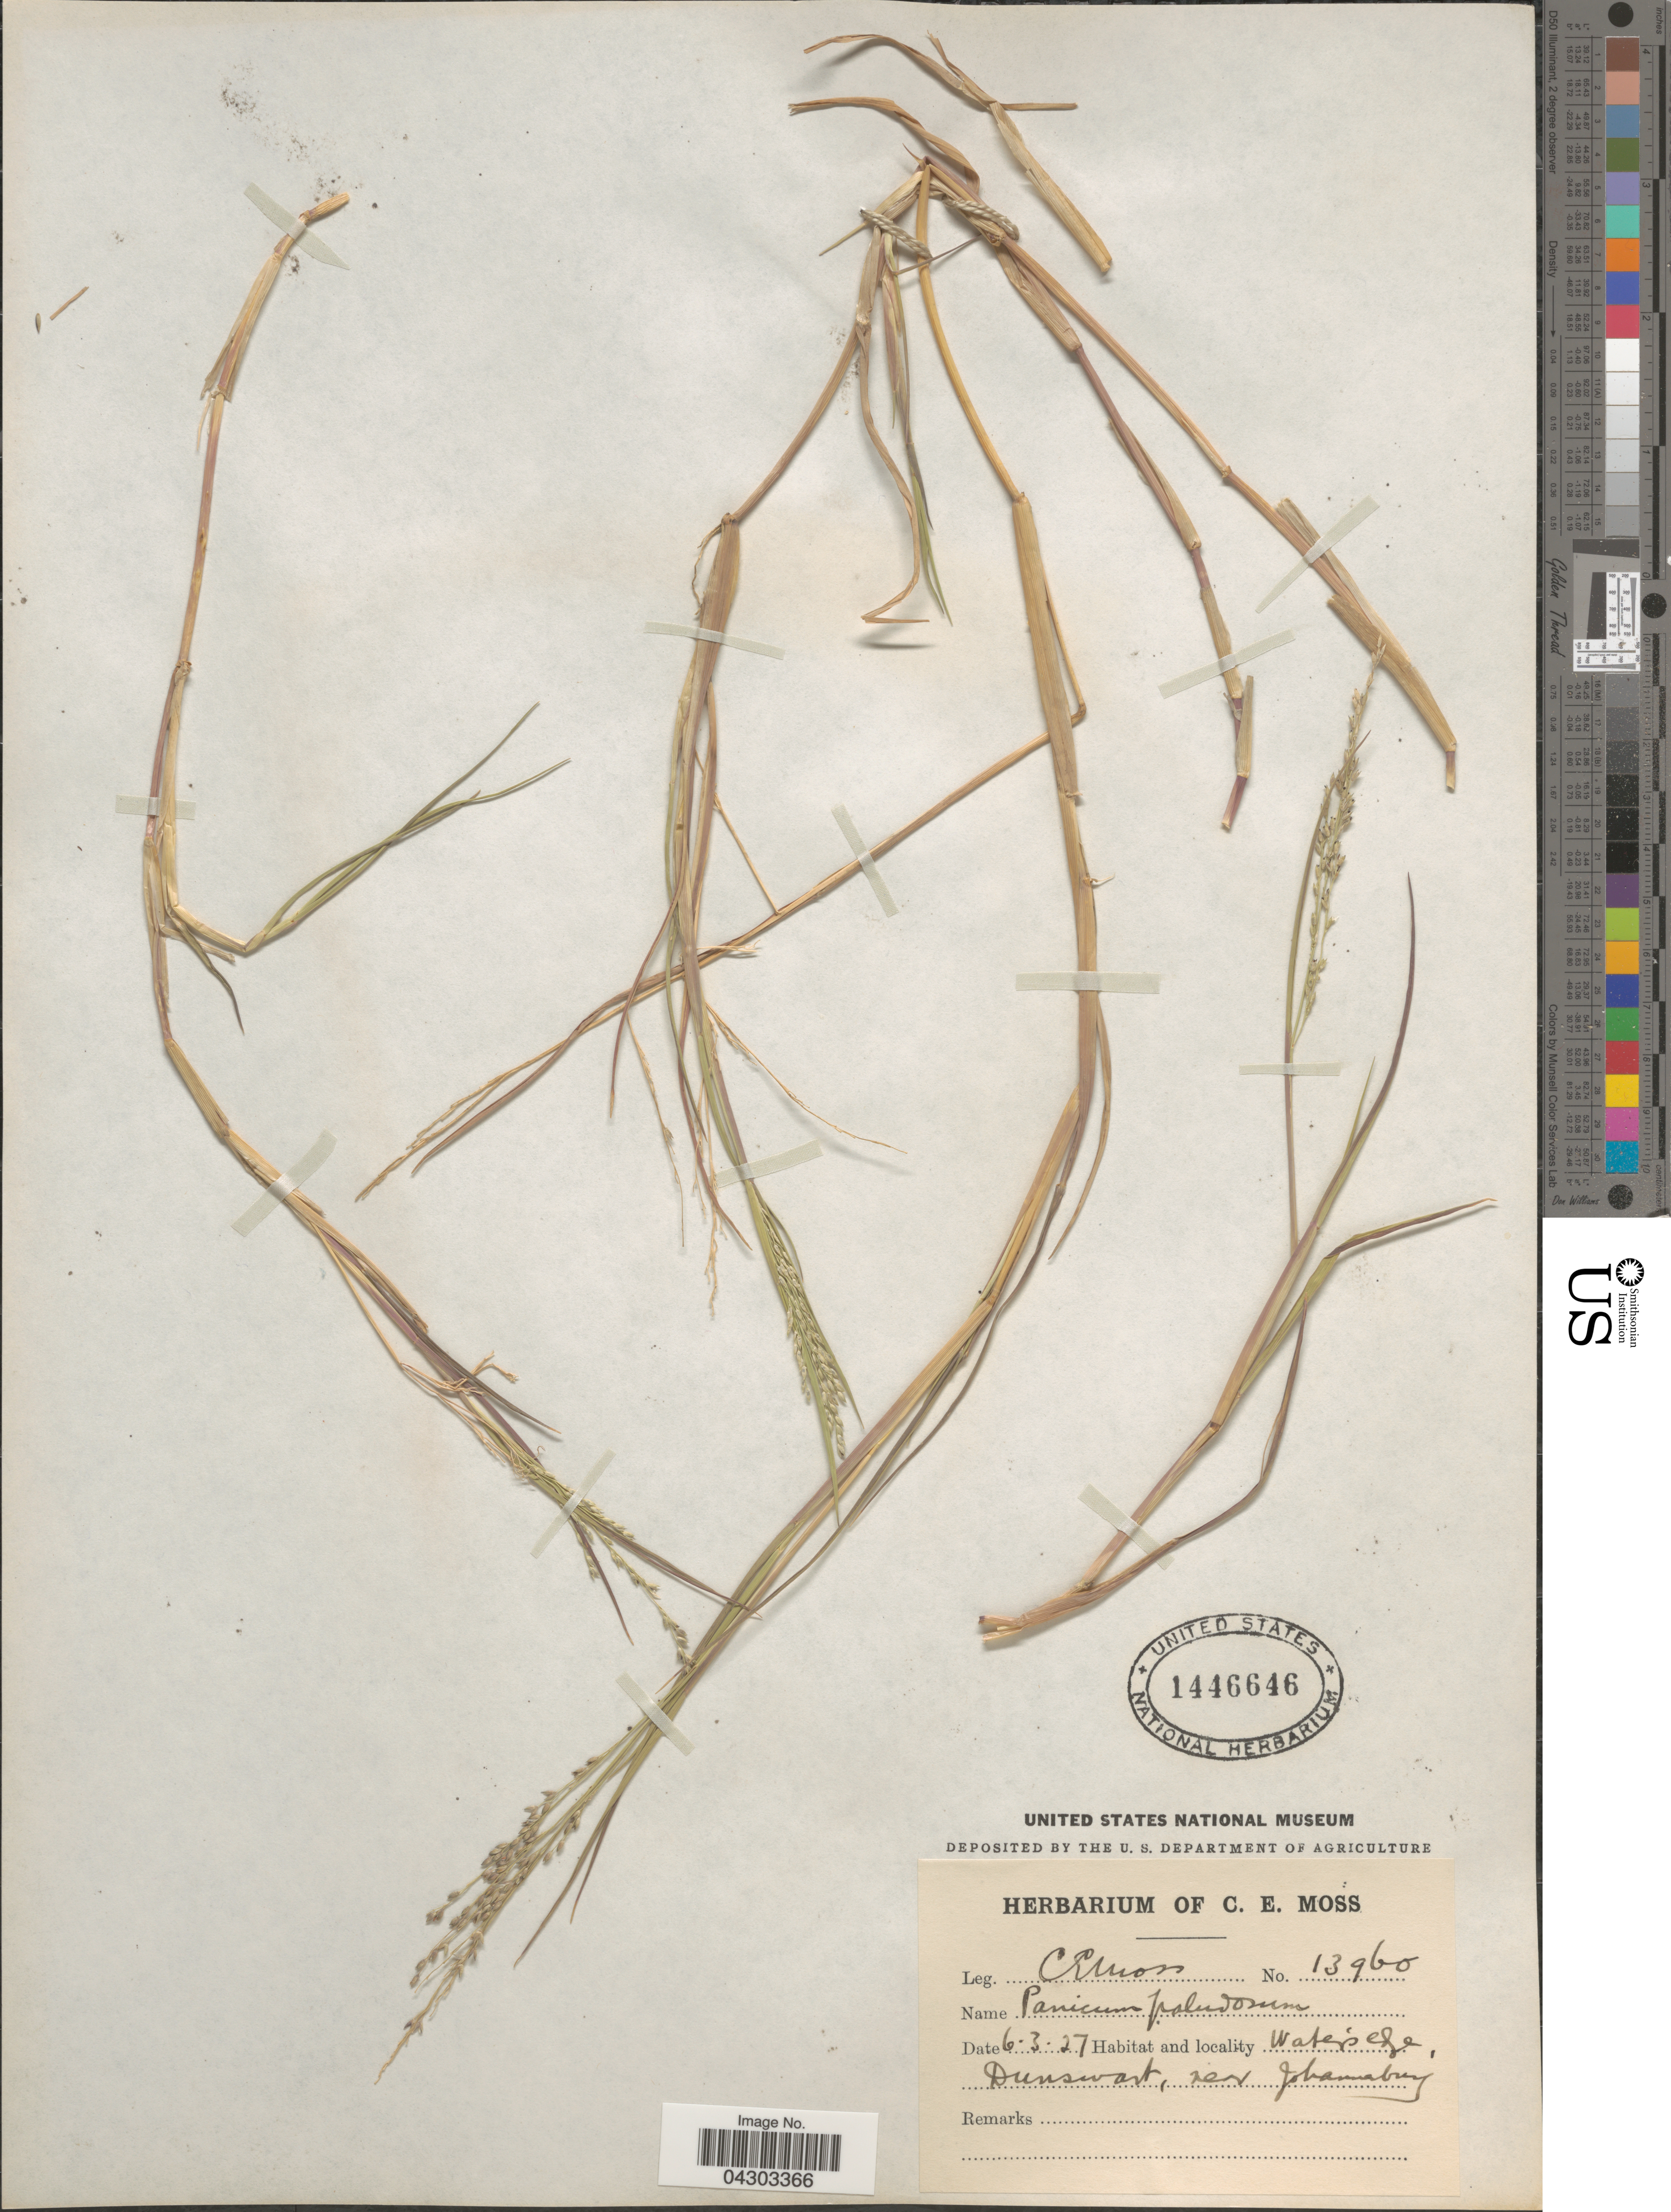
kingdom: Plantae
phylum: Tracheophyta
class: Liliopsida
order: Poales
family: Poaceae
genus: Panicum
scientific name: Panicum antidotale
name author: Retz.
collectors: C. E. Moss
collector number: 13960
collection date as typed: Transcribed d/m/y: 6/3/27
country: South Africa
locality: Water's edge, Dunswart, near Johannesburg.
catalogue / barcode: US 1446646